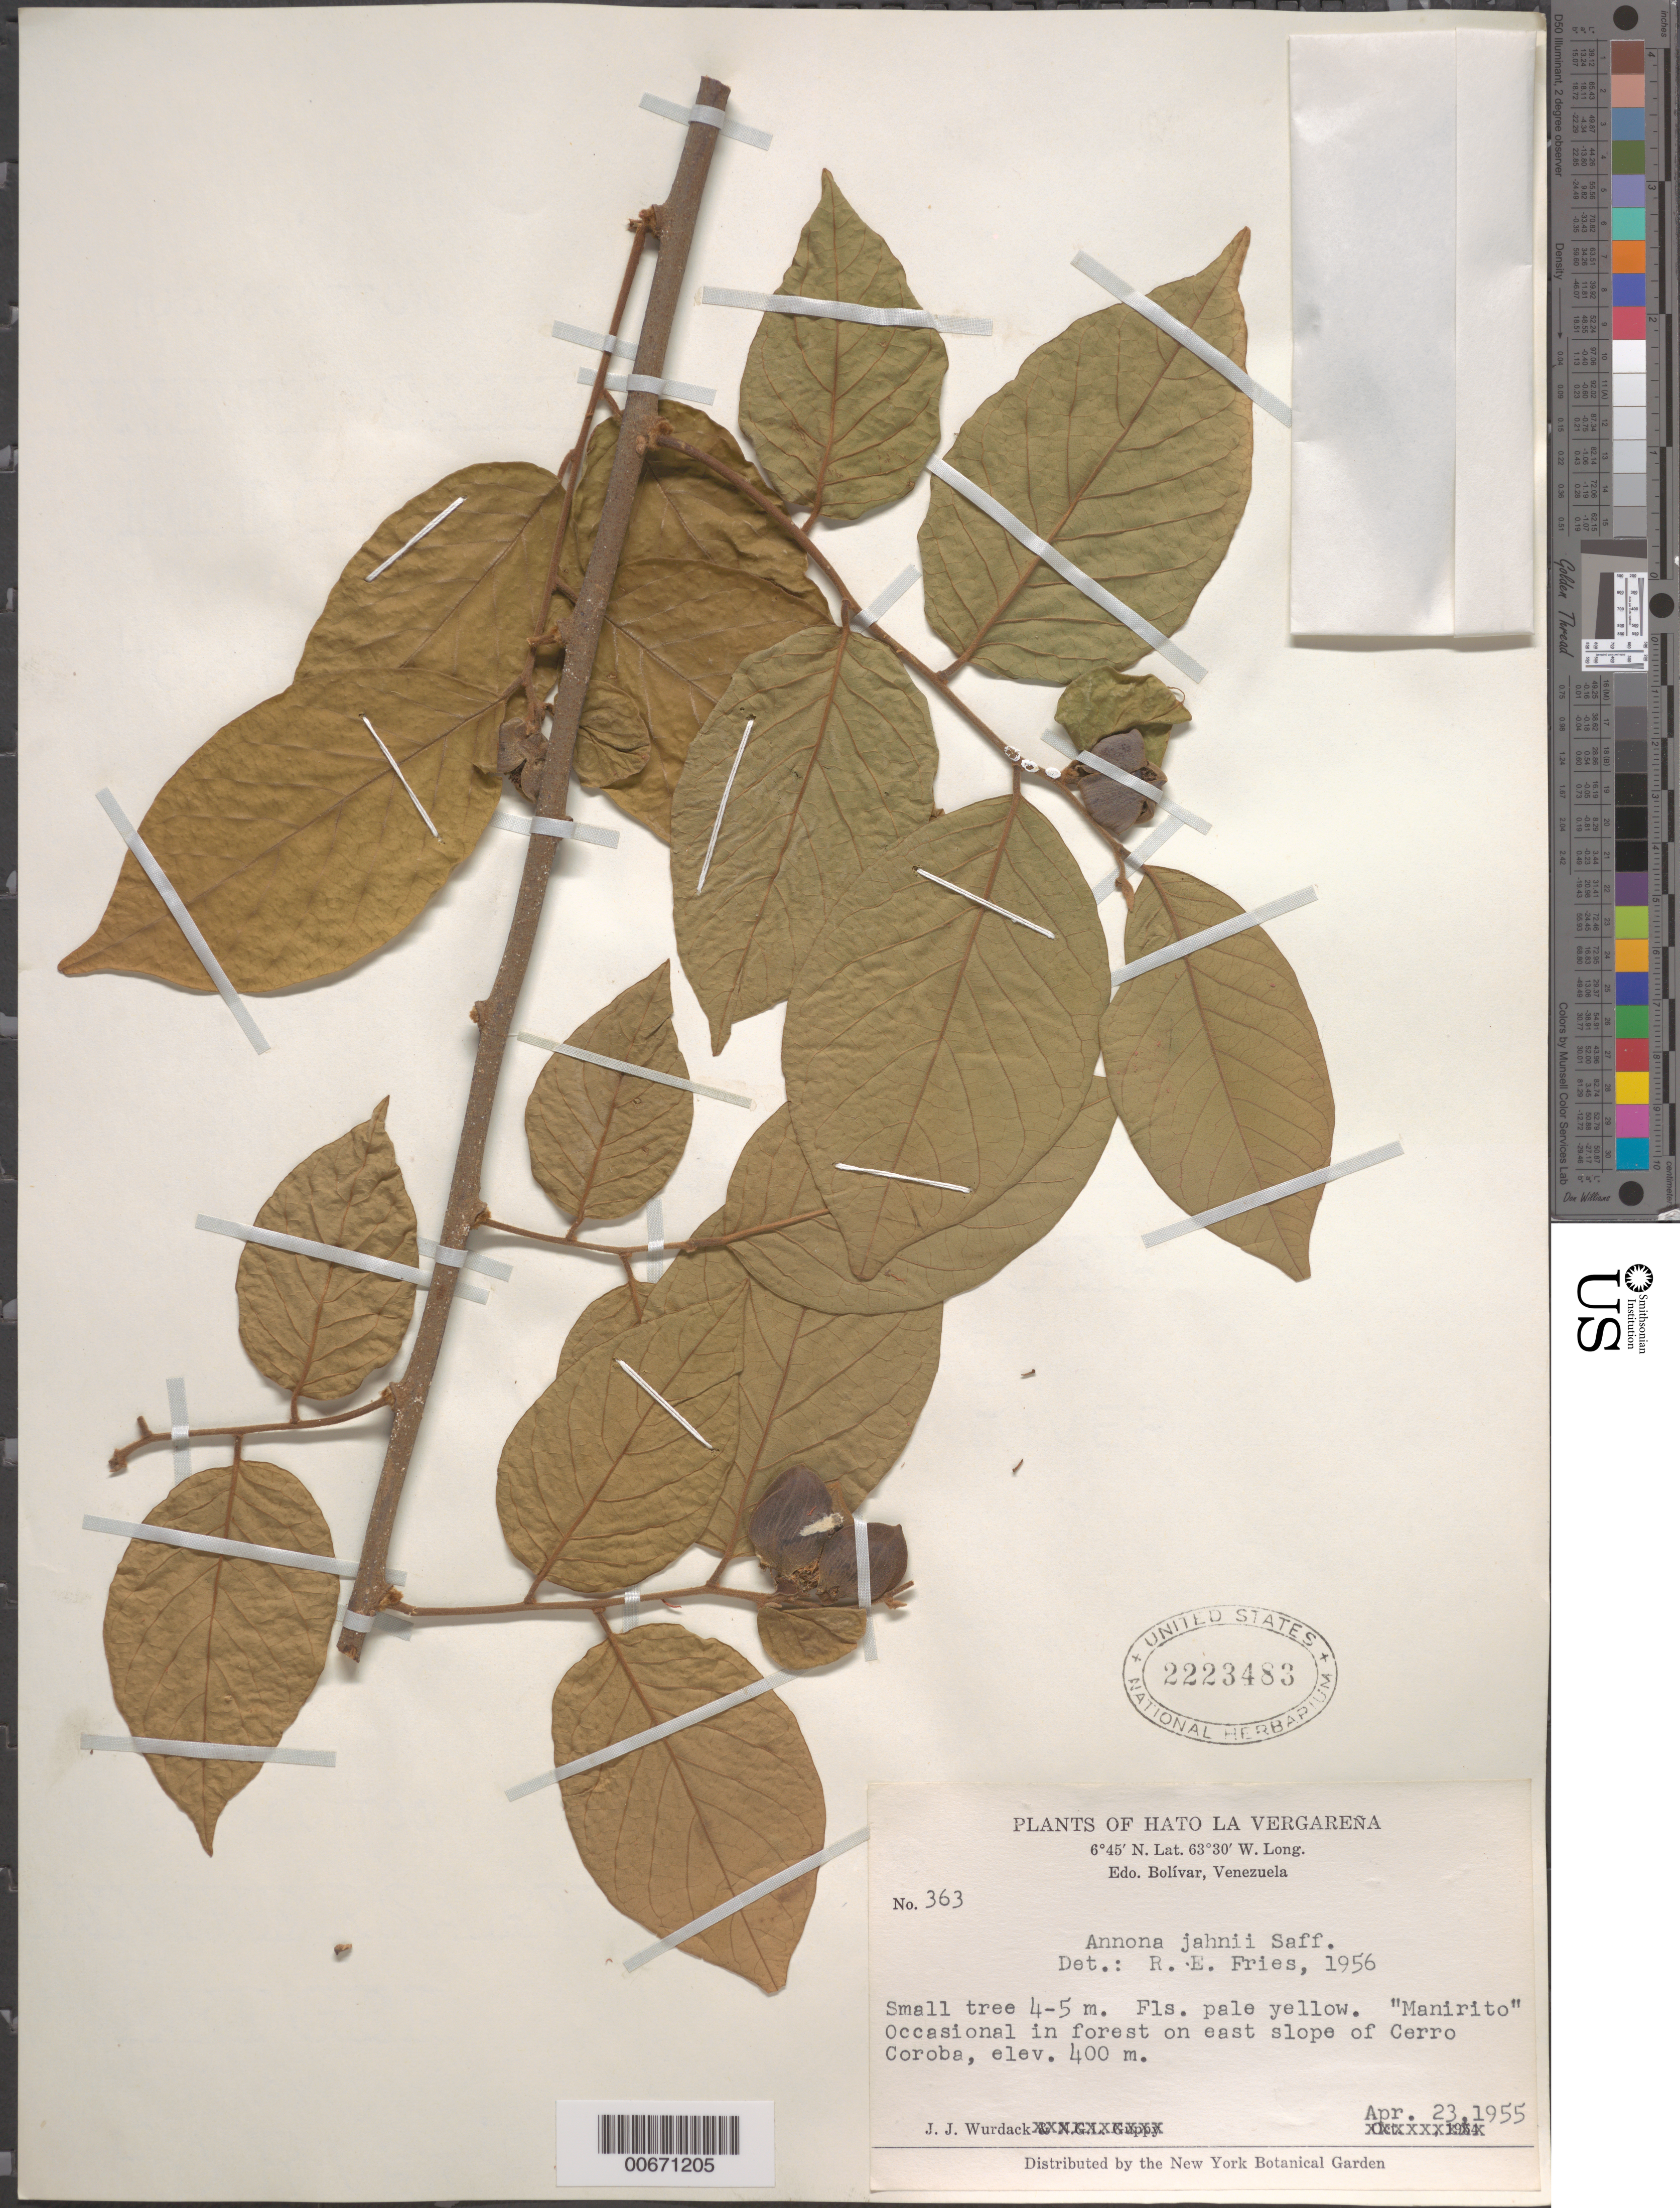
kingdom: Plantae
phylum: Tracheophyta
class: Magnoliopsida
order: Magnoliales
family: Annonaceae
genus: Annona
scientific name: Annona jahnii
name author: Saff.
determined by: Fries, R. E.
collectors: J. J. Wurdack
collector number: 363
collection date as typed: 23-Apr-55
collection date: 1955-04-23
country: Venezuela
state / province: Bolívar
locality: Cerro Coroba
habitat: Forest on E slope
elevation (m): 400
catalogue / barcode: US 2223483